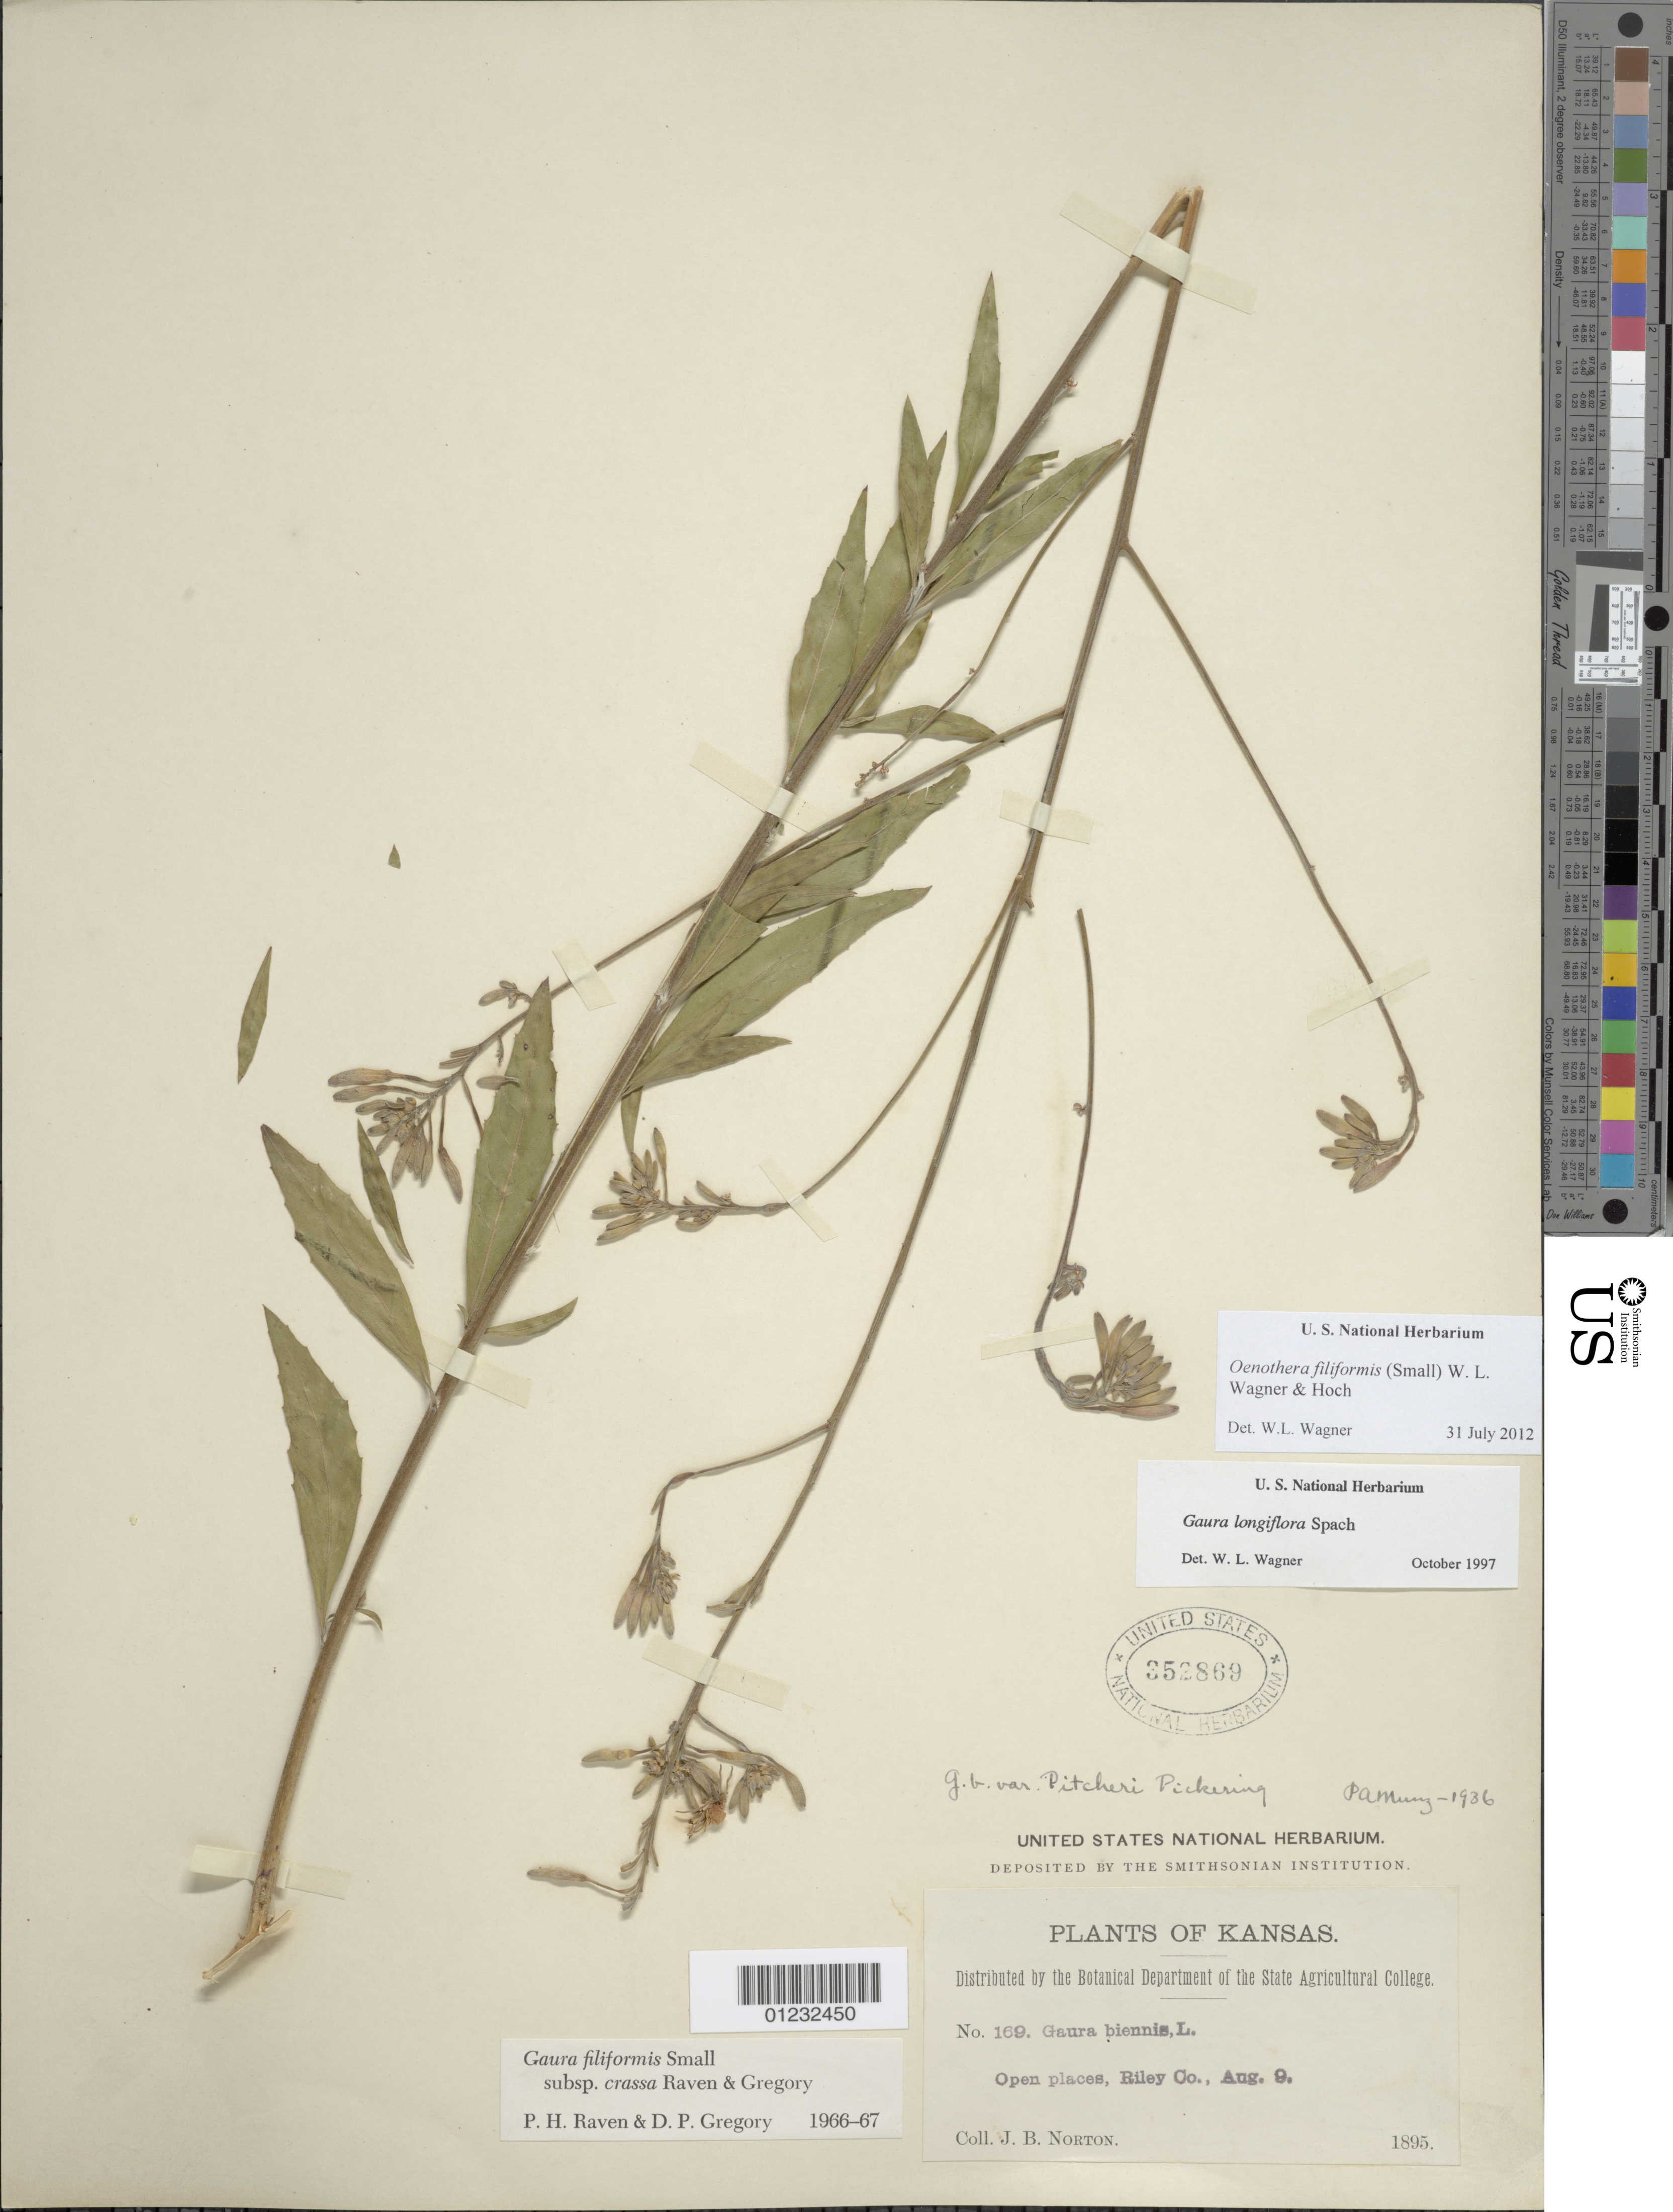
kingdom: Plantae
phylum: Tracheophyta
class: Magnoliopsida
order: Myrtales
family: Onagraceae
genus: Oenothera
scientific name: Oenothera filiformis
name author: (Small) W.L. Wagner & Hoch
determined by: Wagner, W. L., (BOT), Smithsonian Institution - National Museum of Natural History (UNITED STATES)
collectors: J. Norton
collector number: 169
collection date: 1895-08-09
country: United States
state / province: Kansas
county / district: Riley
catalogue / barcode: US 352869